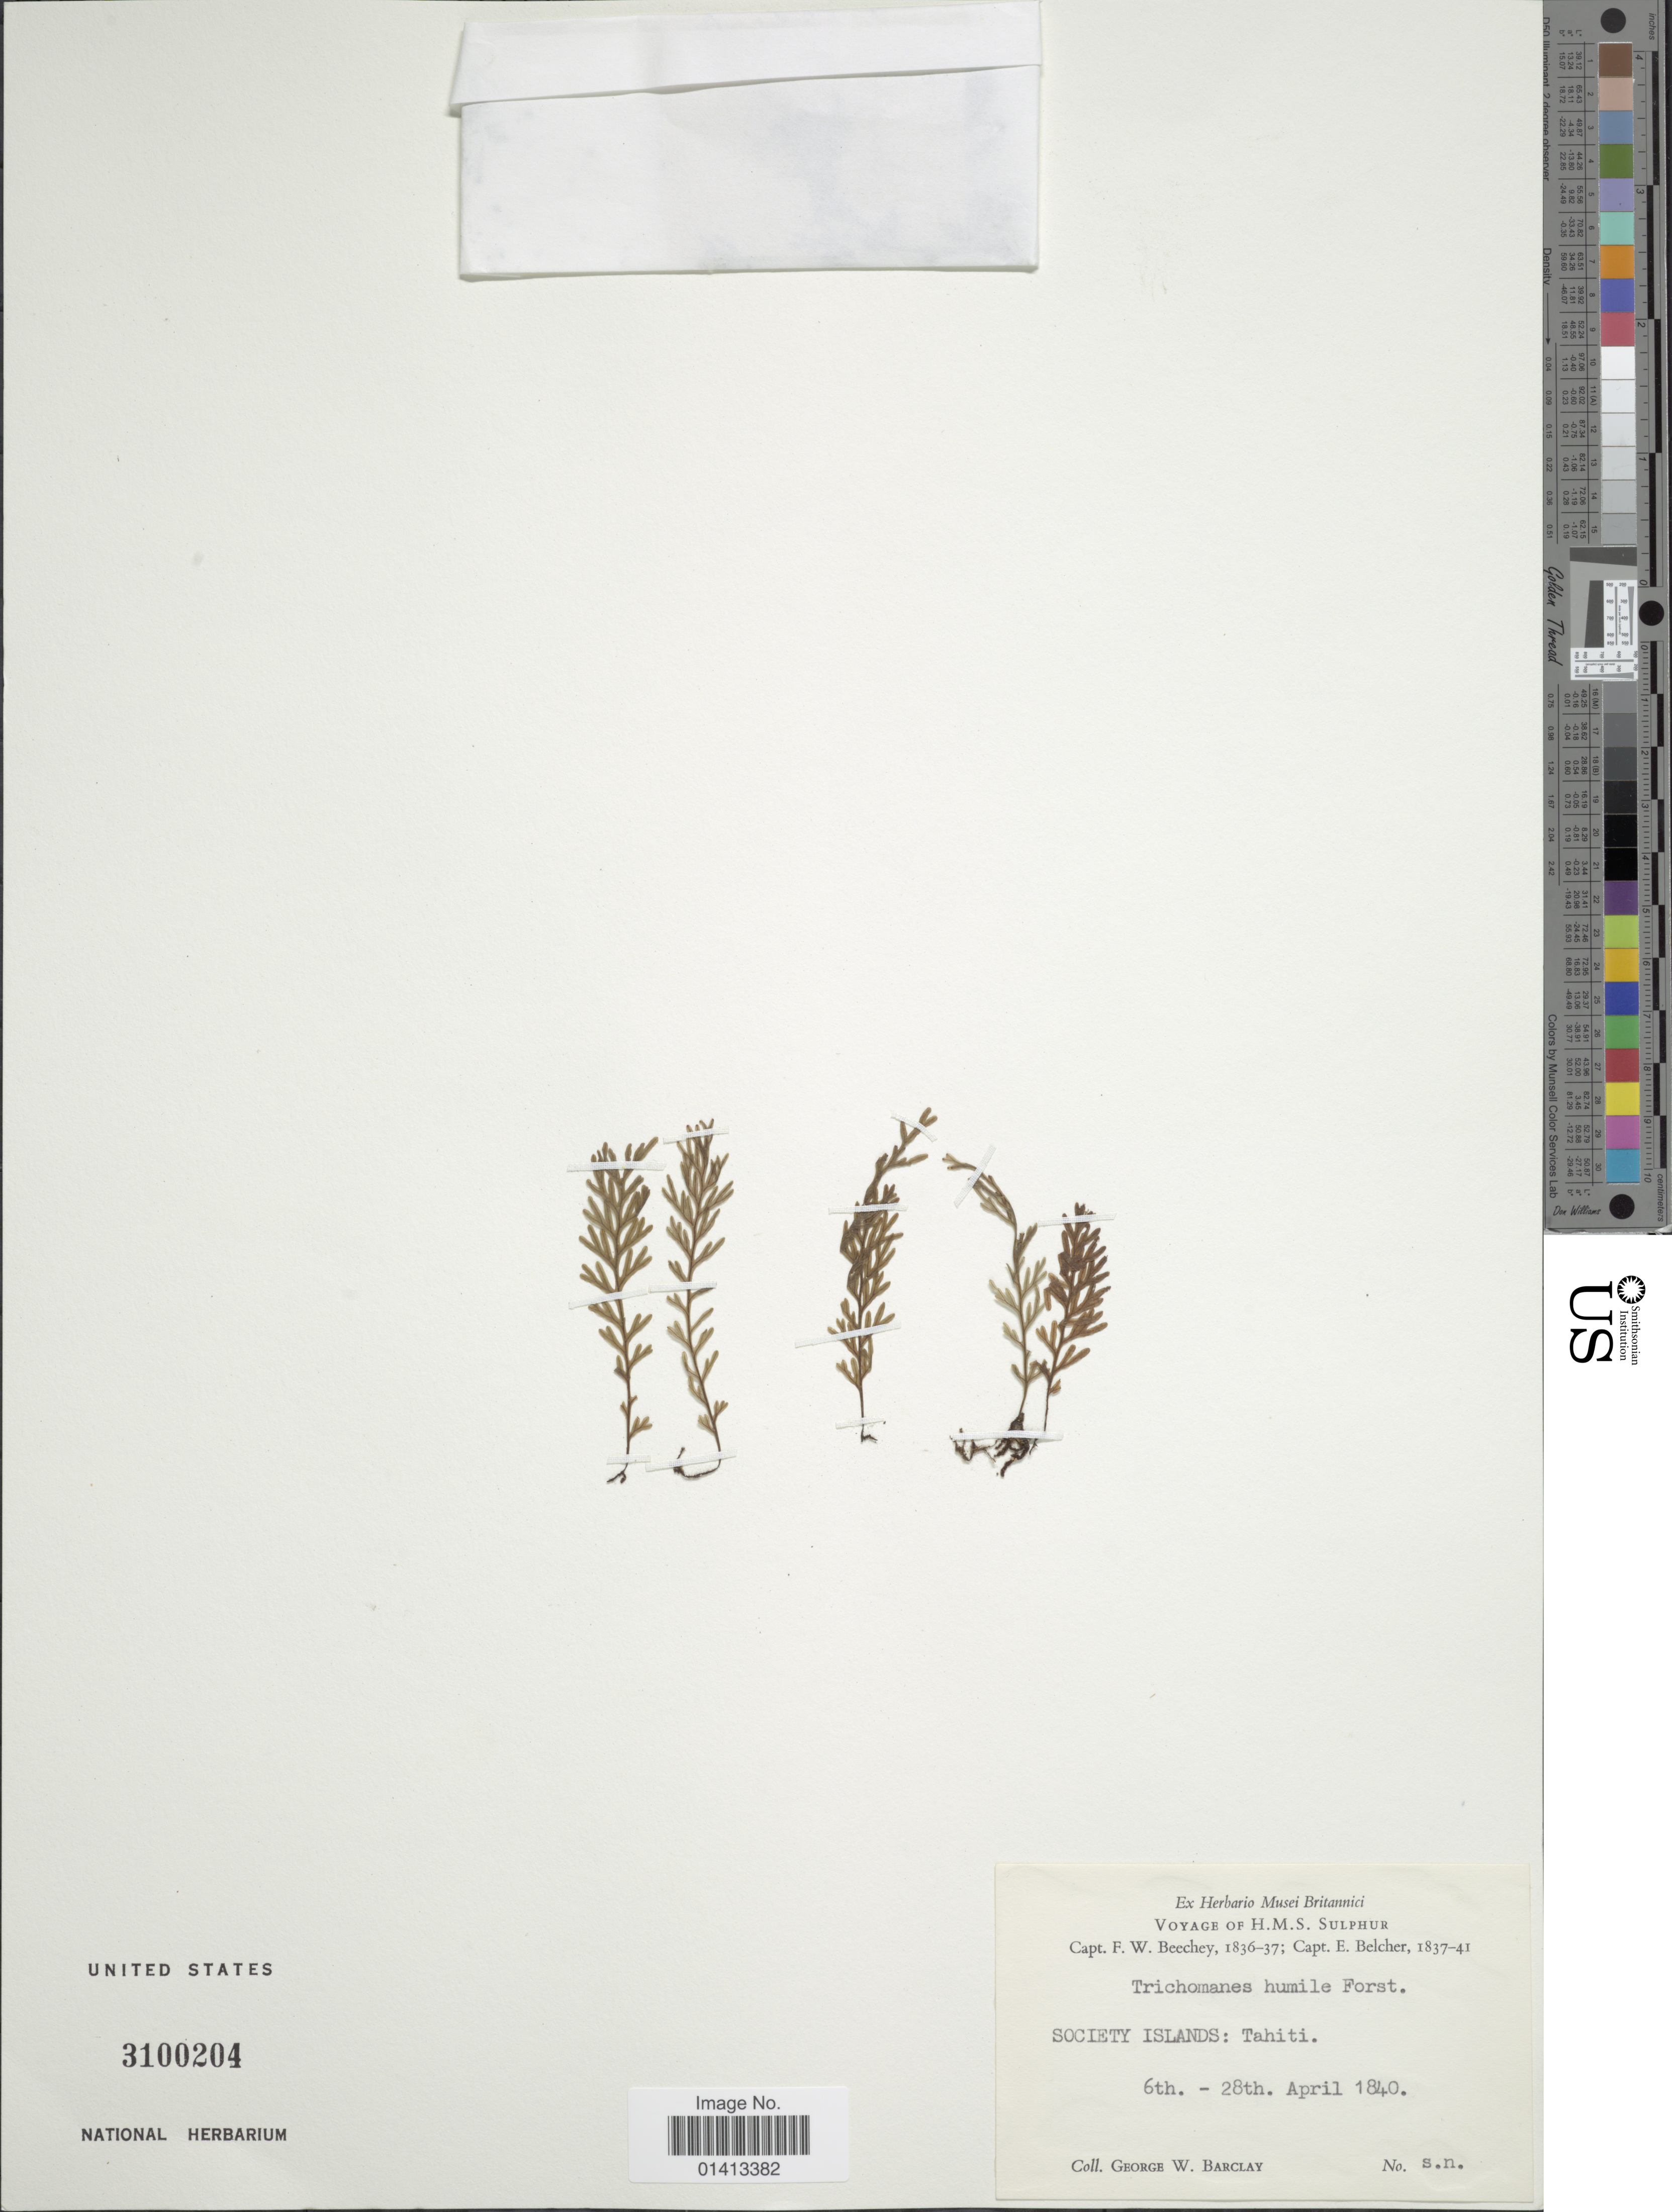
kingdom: Plantae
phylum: Tracheophyta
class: Polypodiopsida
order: Hymenophyllales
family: Hymenophyllaceae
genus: Crepidomanes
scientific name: Crepidomanes humilis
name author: (G. Forst.) Bosch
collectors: G. W. Barclay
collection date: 1840-04-06/1840-04-28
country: French Polynesia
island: Tahiti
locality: Society Islands: Tahiti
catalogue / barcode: US 3100204